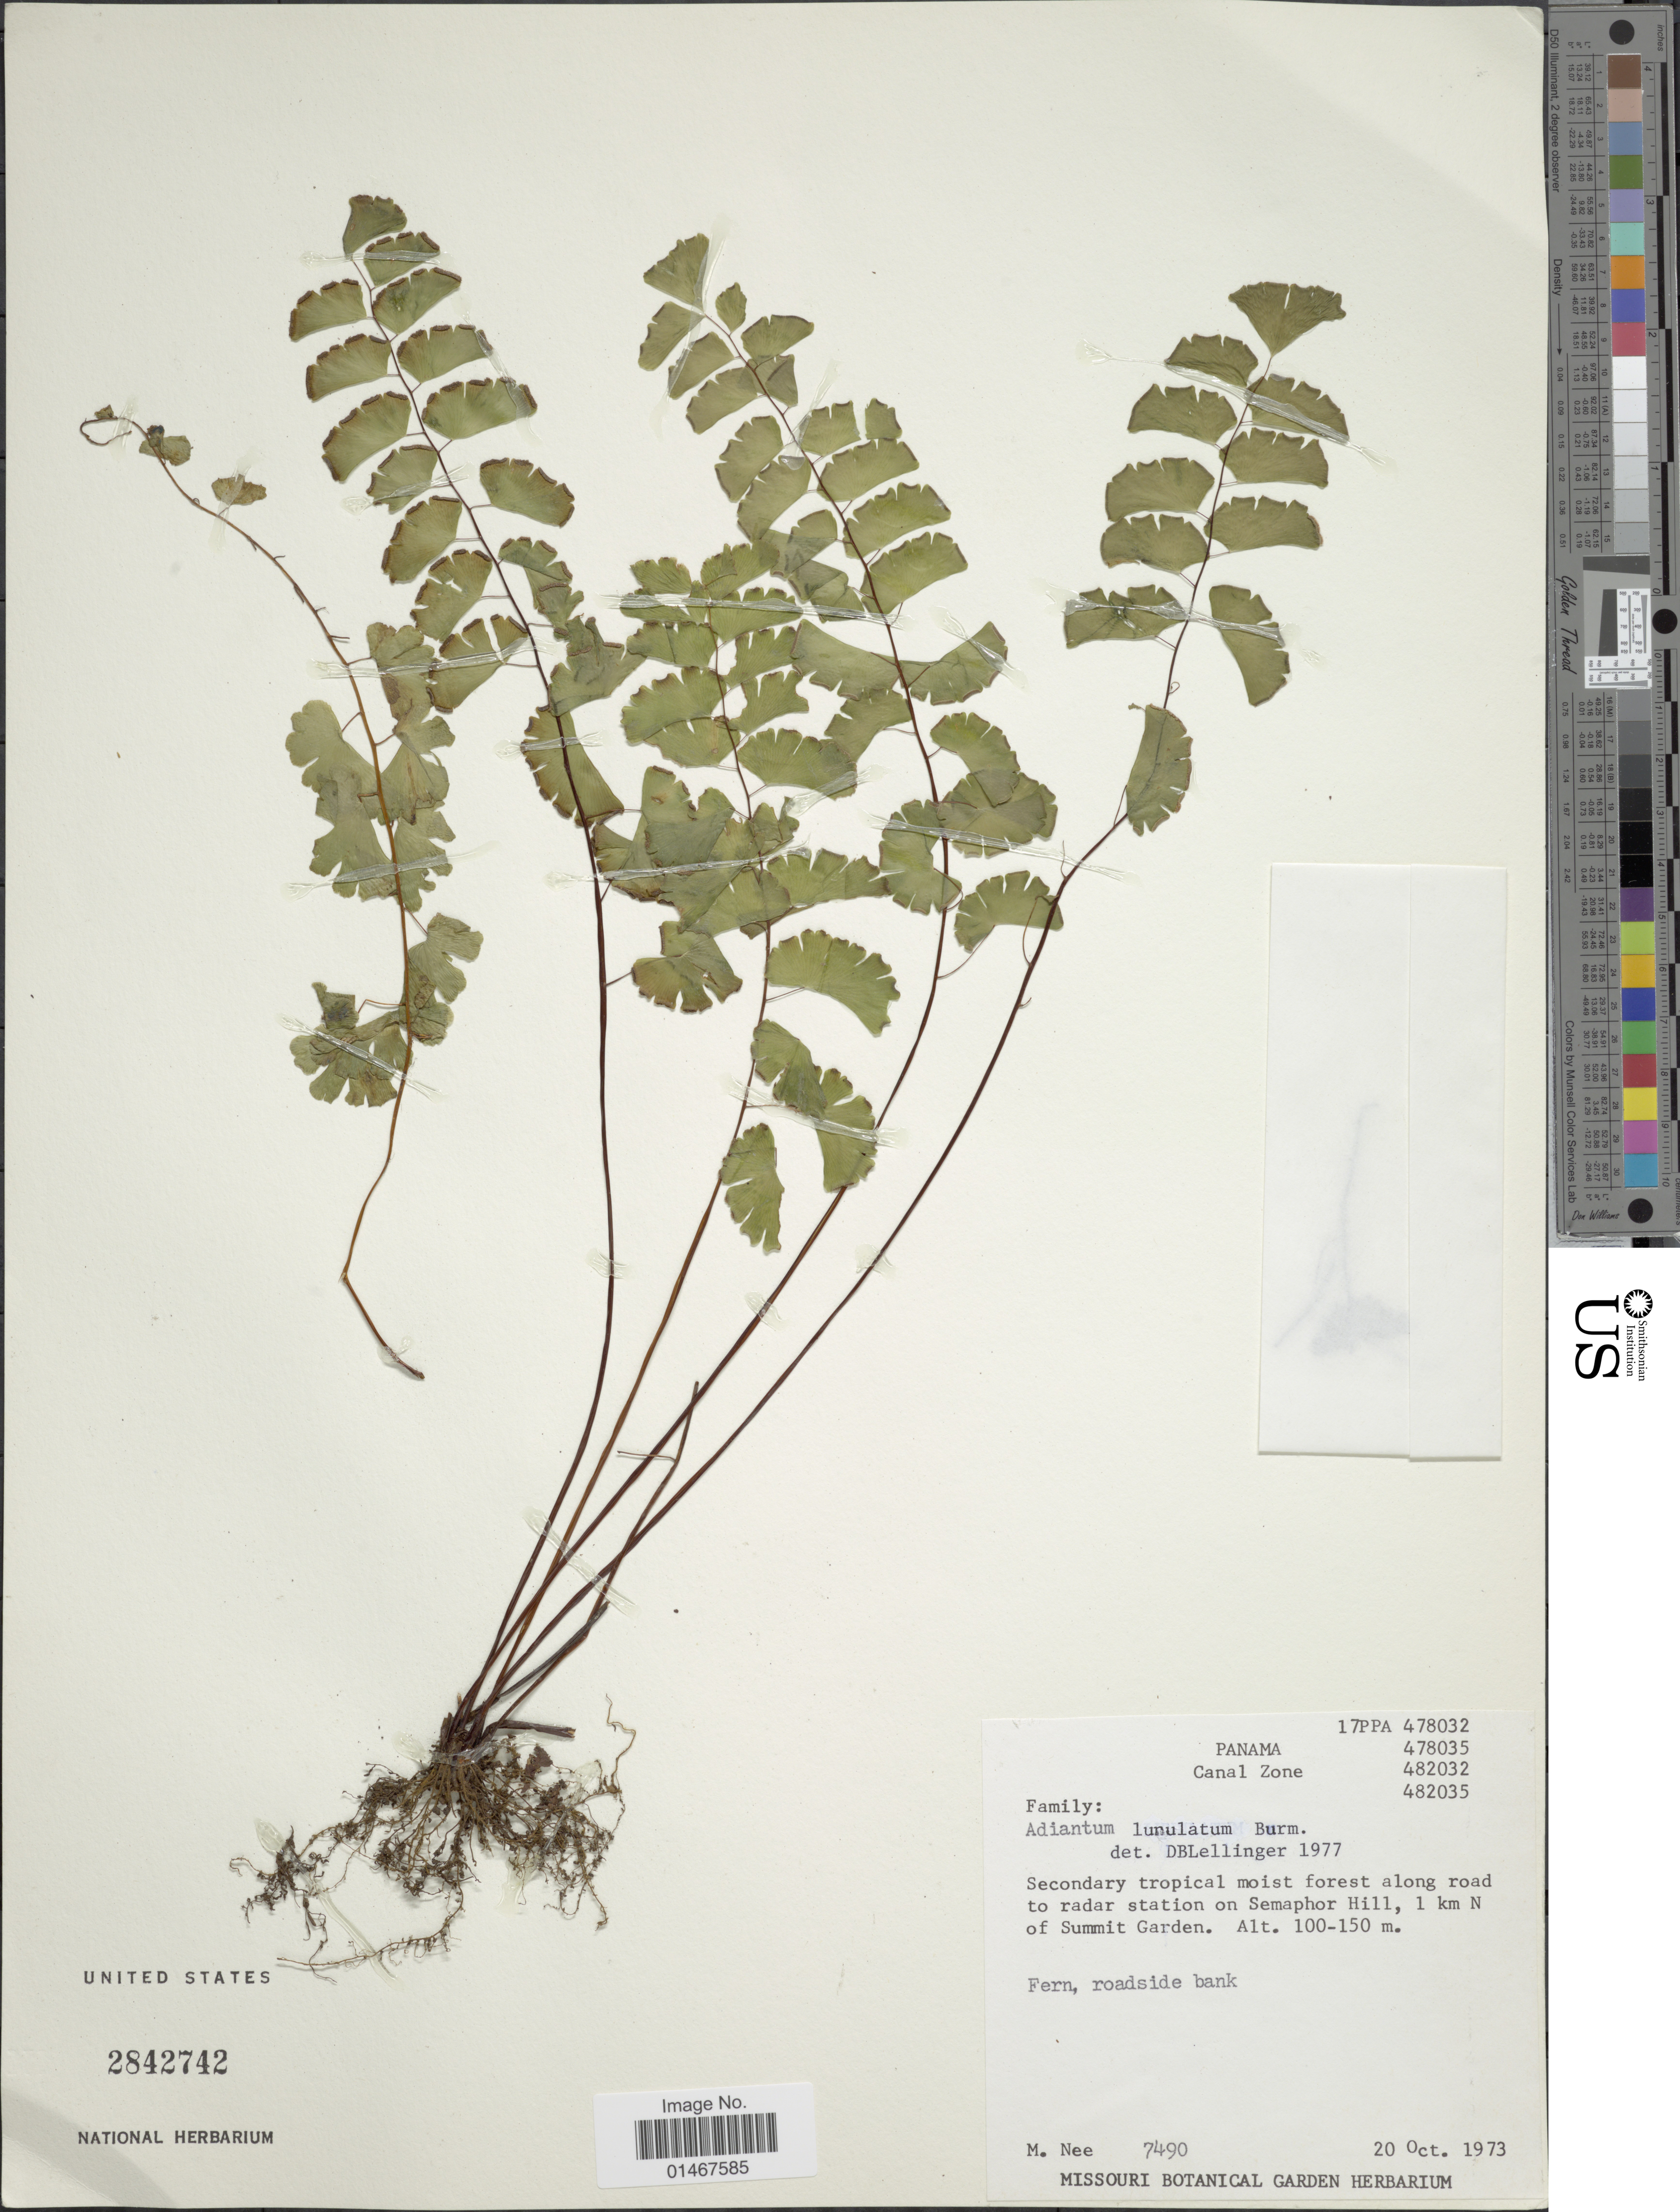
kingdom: Plantae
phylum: Tracheophyta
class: Polypodiopsida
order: Polypodiales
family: Pteridaceae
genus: Adiantum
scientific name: Adiantum philippense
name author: L.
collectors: M. Nee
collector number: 7490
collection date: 1973-10-20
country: Panama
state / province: Colón / Panamá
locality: Along road to radar station on Semaphor Hill, 1 km N of Summit Garden.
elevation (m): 100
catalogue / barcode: US 2842742